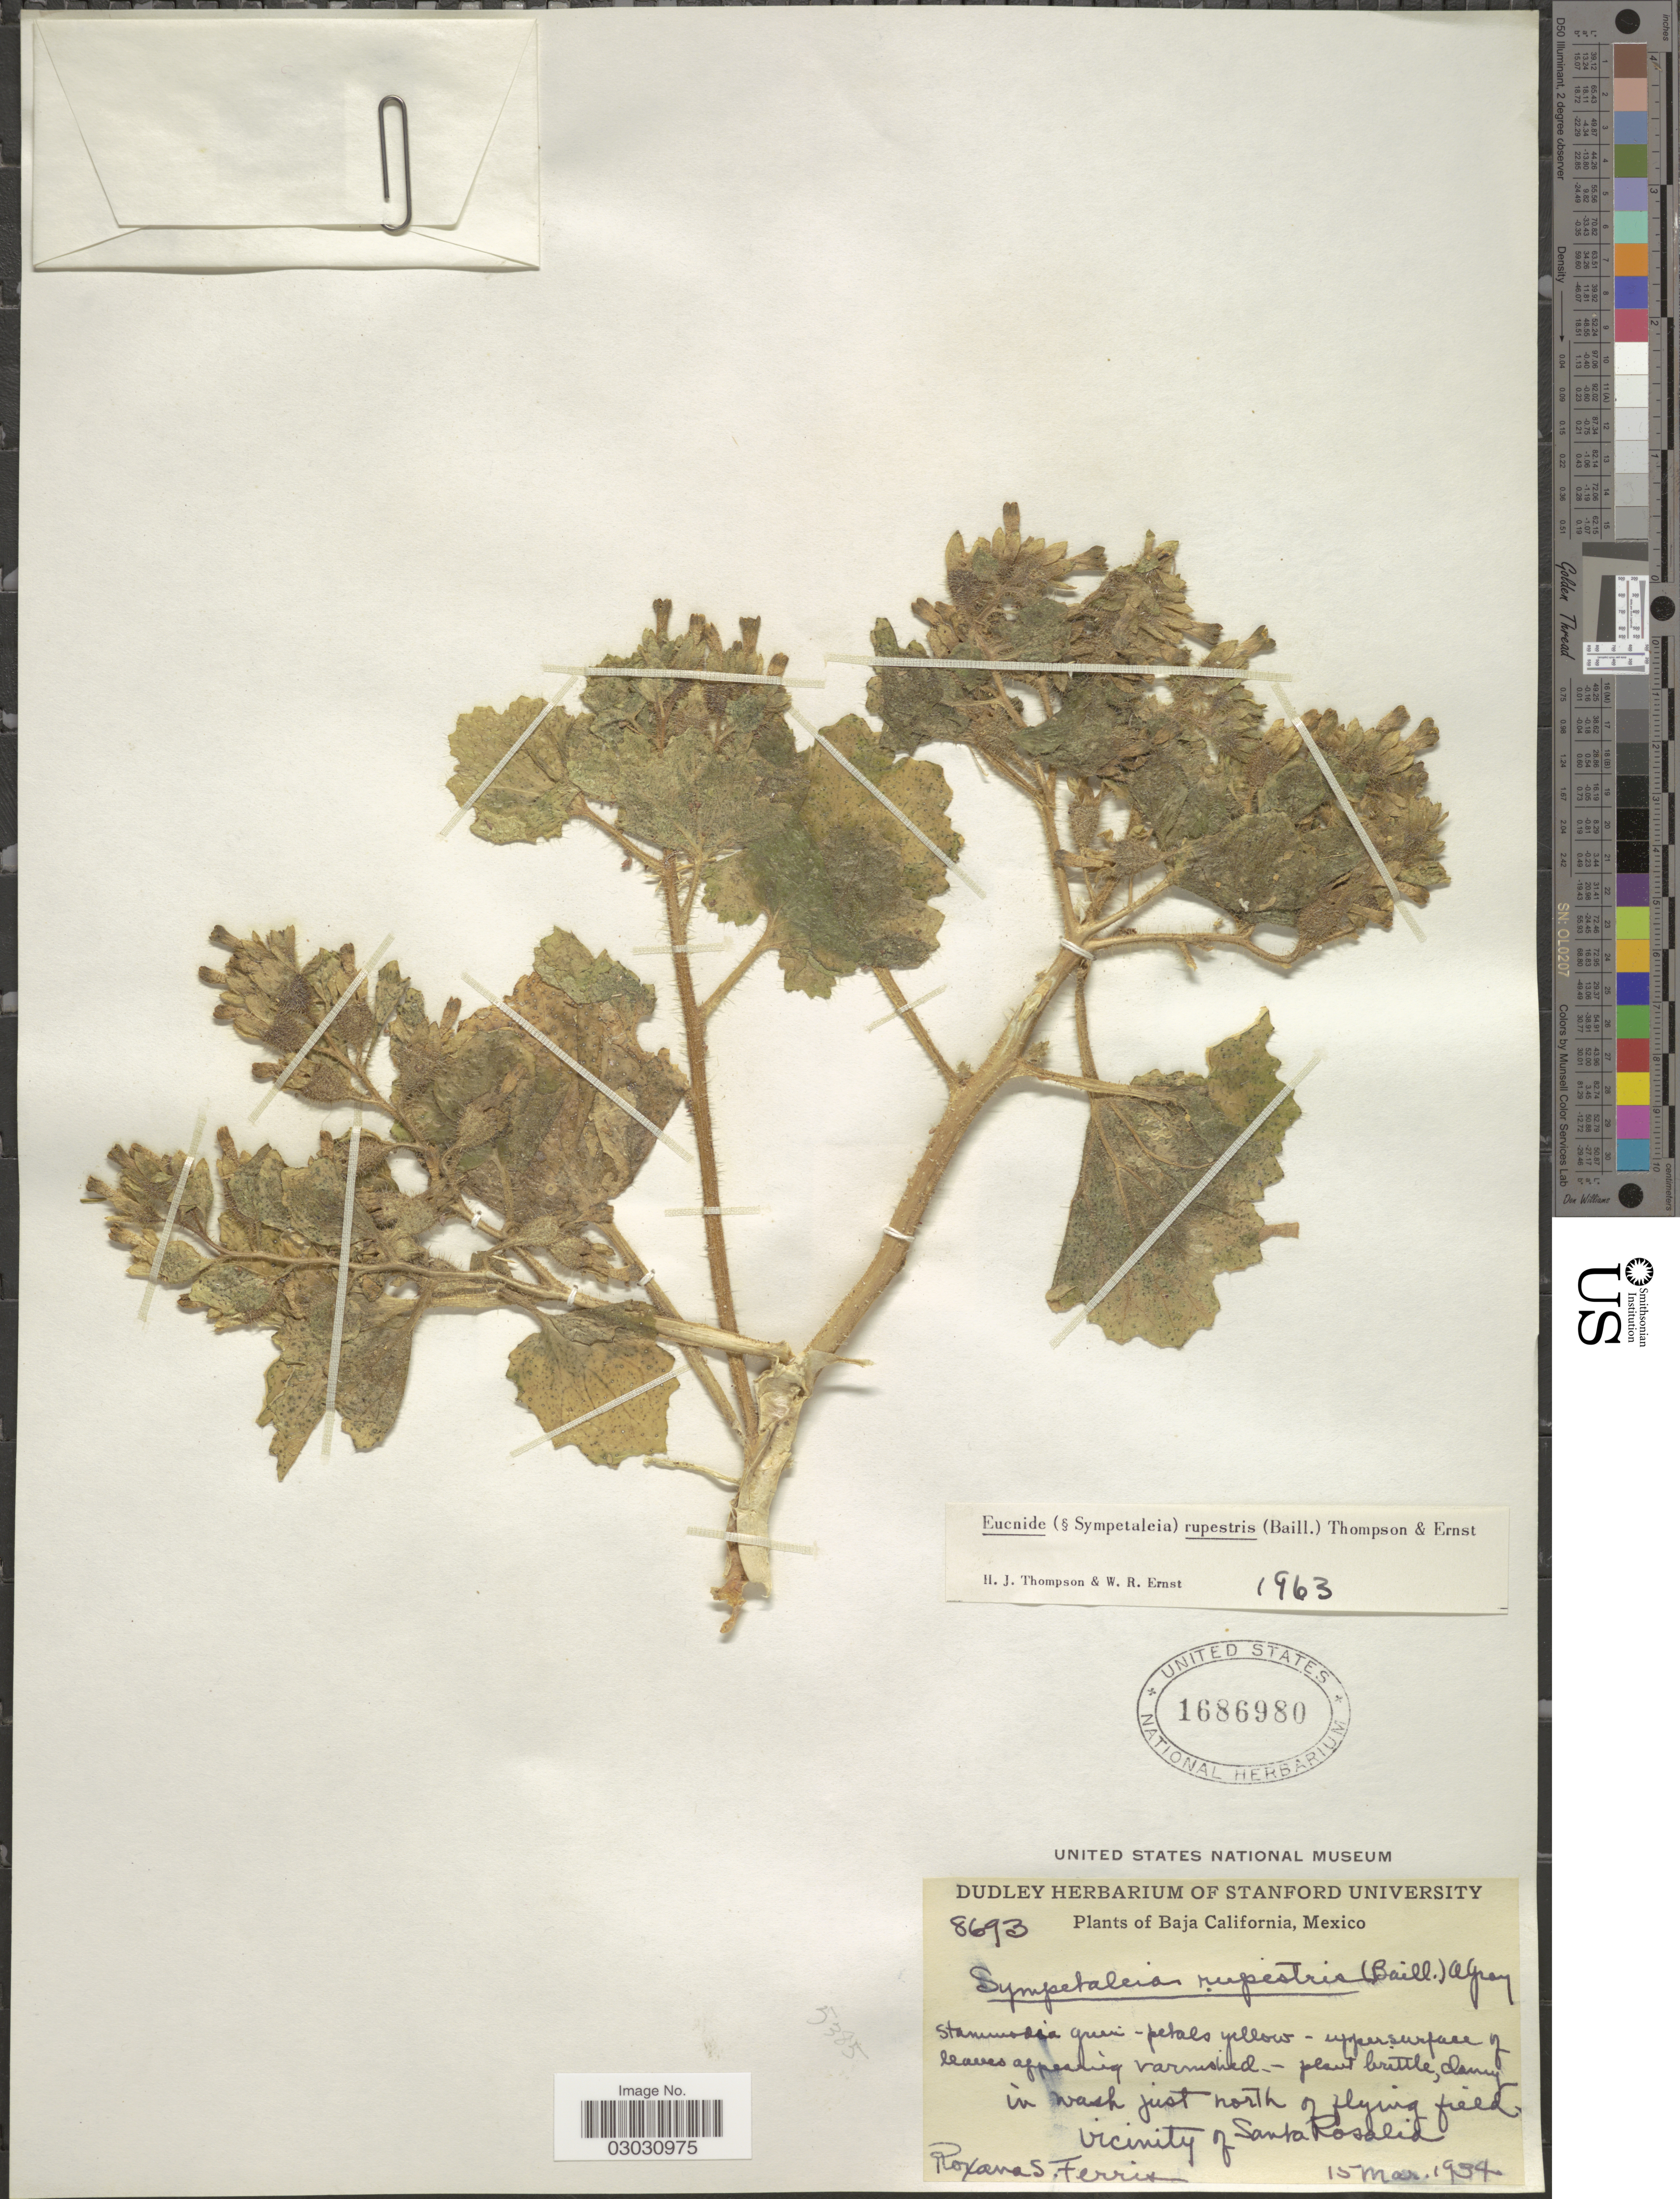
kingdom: Plantae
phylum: Tracheophyta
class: Magnoliopsida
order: Cornales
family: Loasaceae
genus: Eucnide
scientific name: Eucnide rupestris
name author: (Baill.) H.J. Thomps. & W.R. Ernst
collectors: R. S. Ferris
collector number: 8693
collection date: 1934-03-15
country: Mexico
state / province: Baja California Sur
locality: In wash just north of flying field, Vicinity of Santa Rosalia.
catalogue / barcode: US 1686980